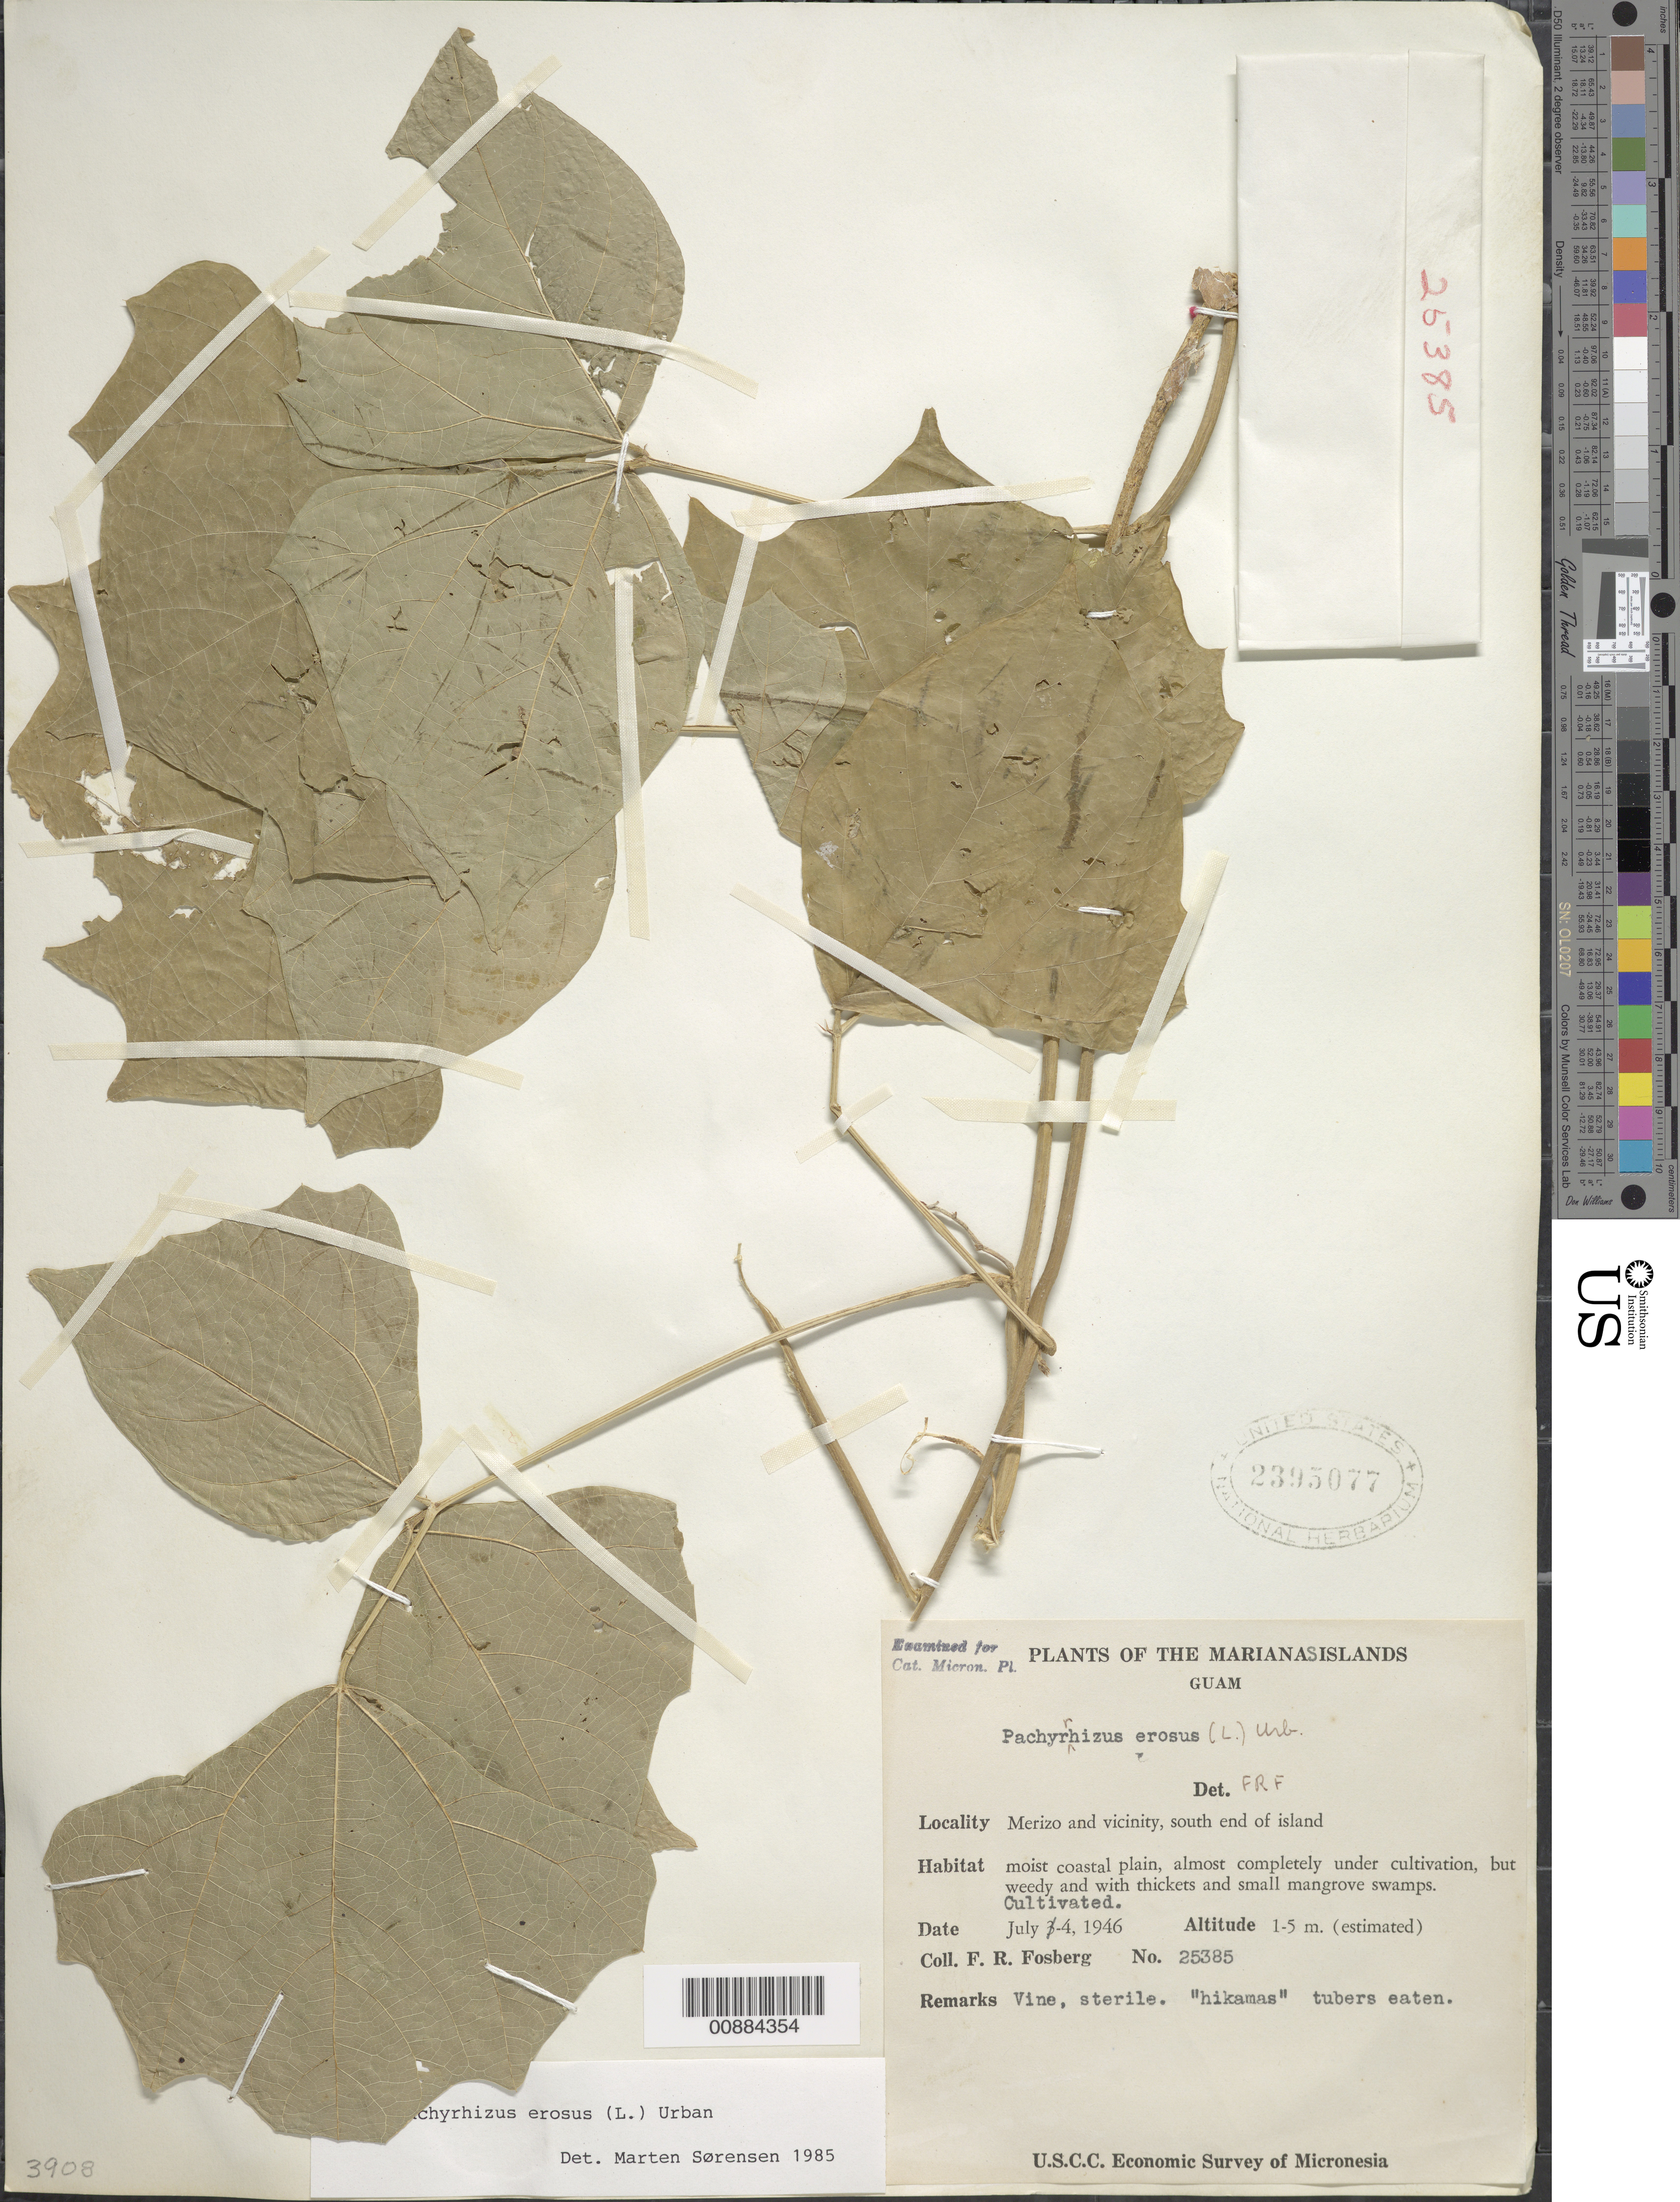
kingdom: Plantae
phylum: Tracheophyta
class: Magnoliopsida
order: Fabales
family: Fabaceae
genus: Pachyrhizus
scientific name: Pachyrhizus erosus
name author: (L.) Urb.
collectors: F. R. Fosberg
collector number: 25385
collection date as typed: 04 Jul 1946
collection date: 1946-07-04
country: Guam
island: Guam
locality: Merizo and vicinity, S end of island.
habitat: Moist coastal plain, almost completely under cultivation, but weedy and with thickets and small mangrove swamps. Cultivated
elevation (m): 1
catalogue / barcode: US 2395077